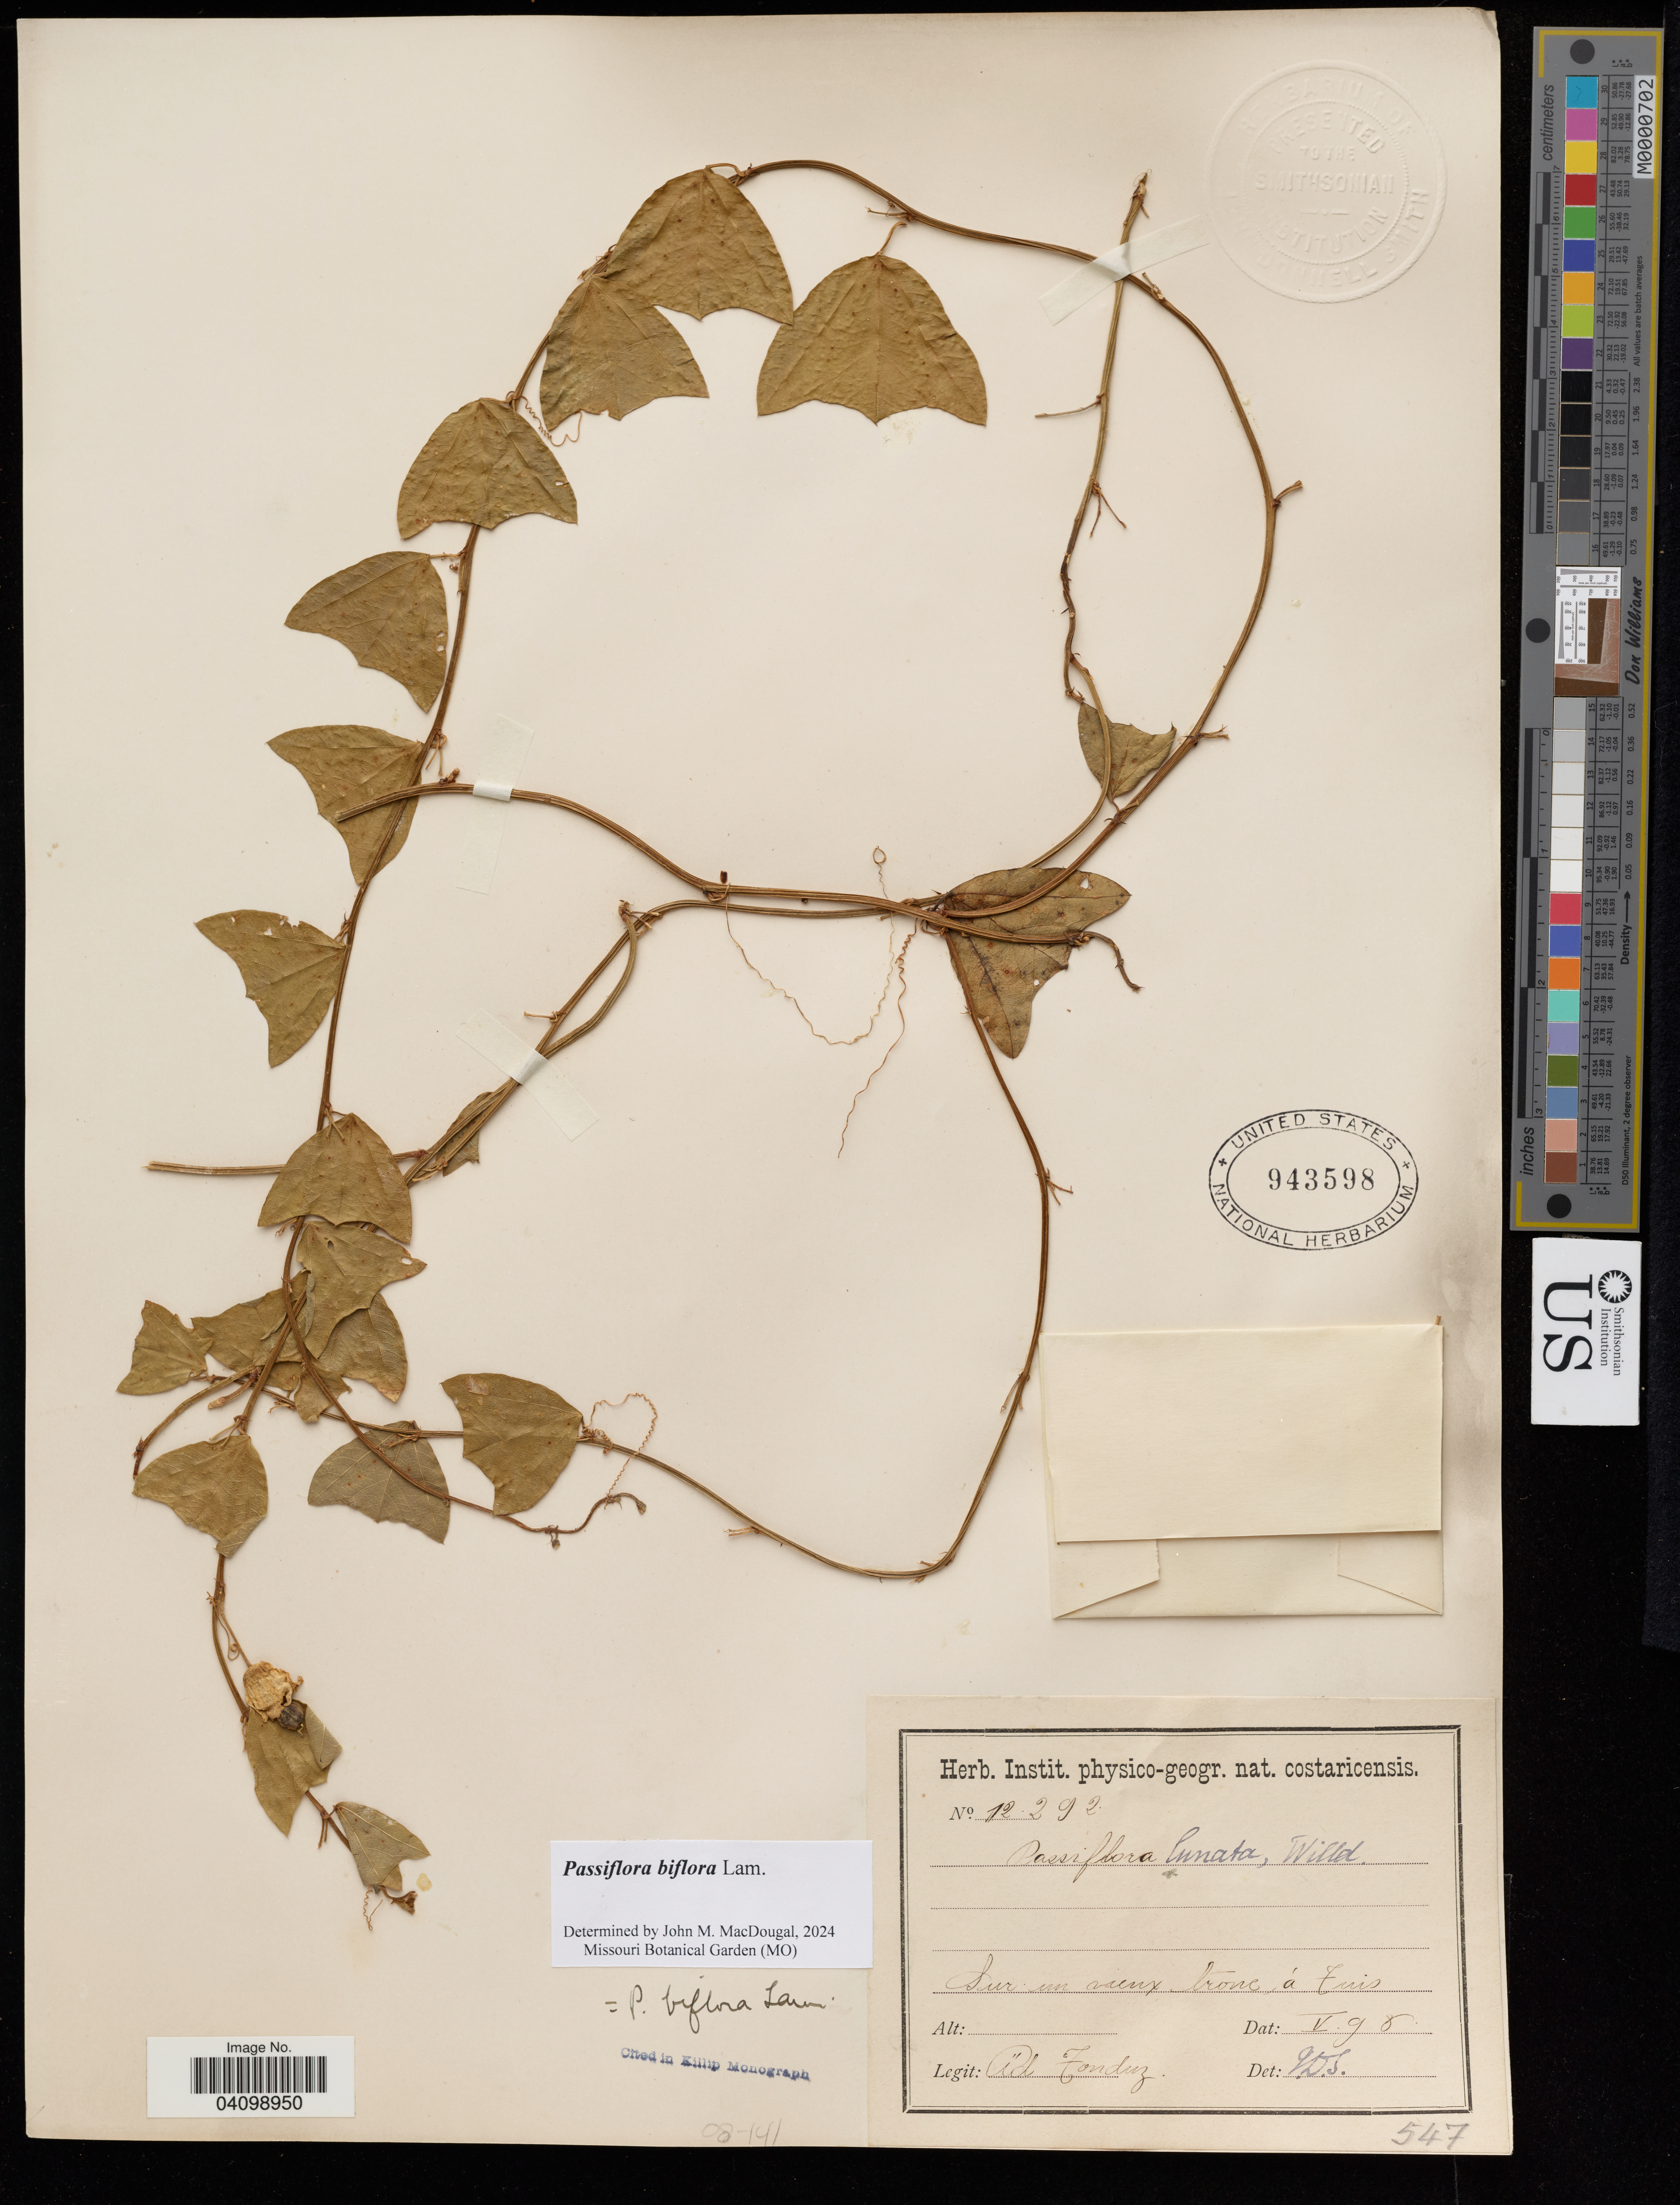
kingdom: Plantae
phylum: Tracheophyta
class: Magnoliopsida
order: Malpighiales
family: Passifloraceae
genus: Passiflora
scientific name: Passiflora biflora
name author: Lam.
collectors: A. Tonduz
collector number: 12292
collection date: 1908-05-09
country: Costa Rica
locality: Sur un vieux trone, á Tuis.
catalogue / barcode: US 943598